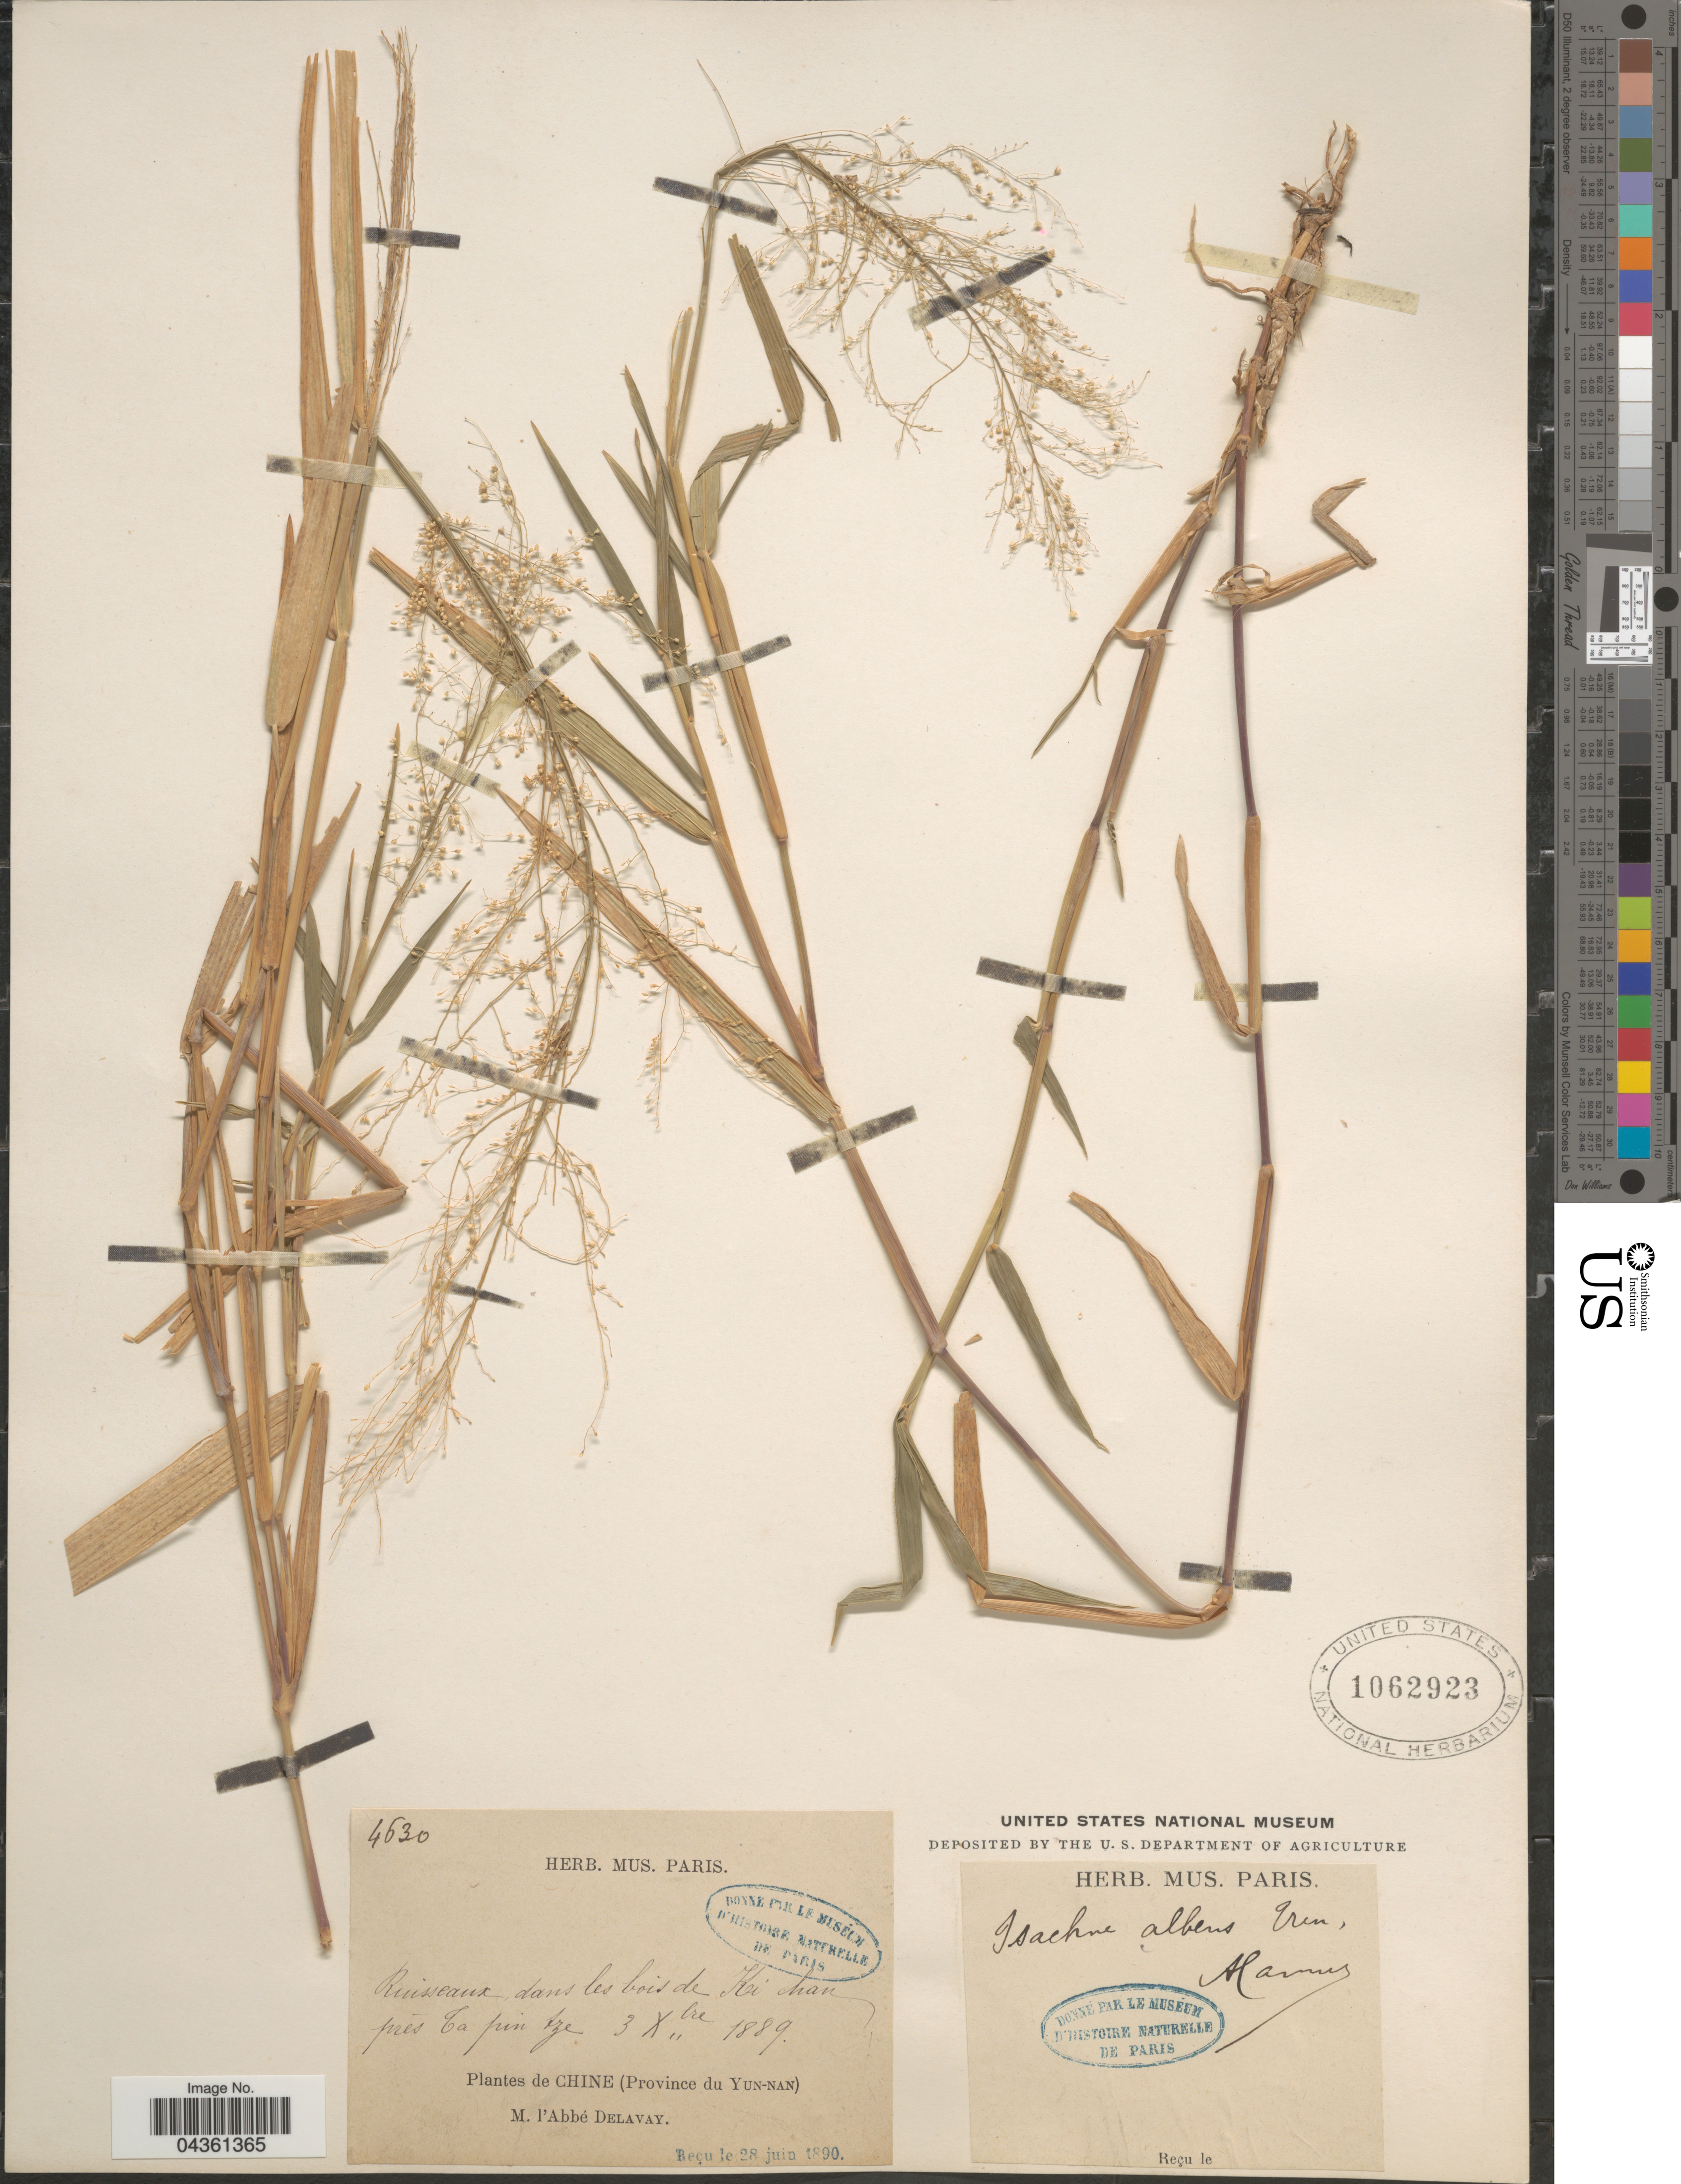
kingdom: Plantae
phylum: Tracheophyta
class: Liliopsida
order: Poales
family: Poaceae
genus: Isachne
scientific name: Isachne albens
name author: Trin.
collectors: P. Delavay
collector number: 4630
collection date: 1889-12-03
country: China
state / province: Yunnan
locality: Ruisseaux dans les bois de Ki chan près Ta pin tze.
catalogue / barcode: US 1062923